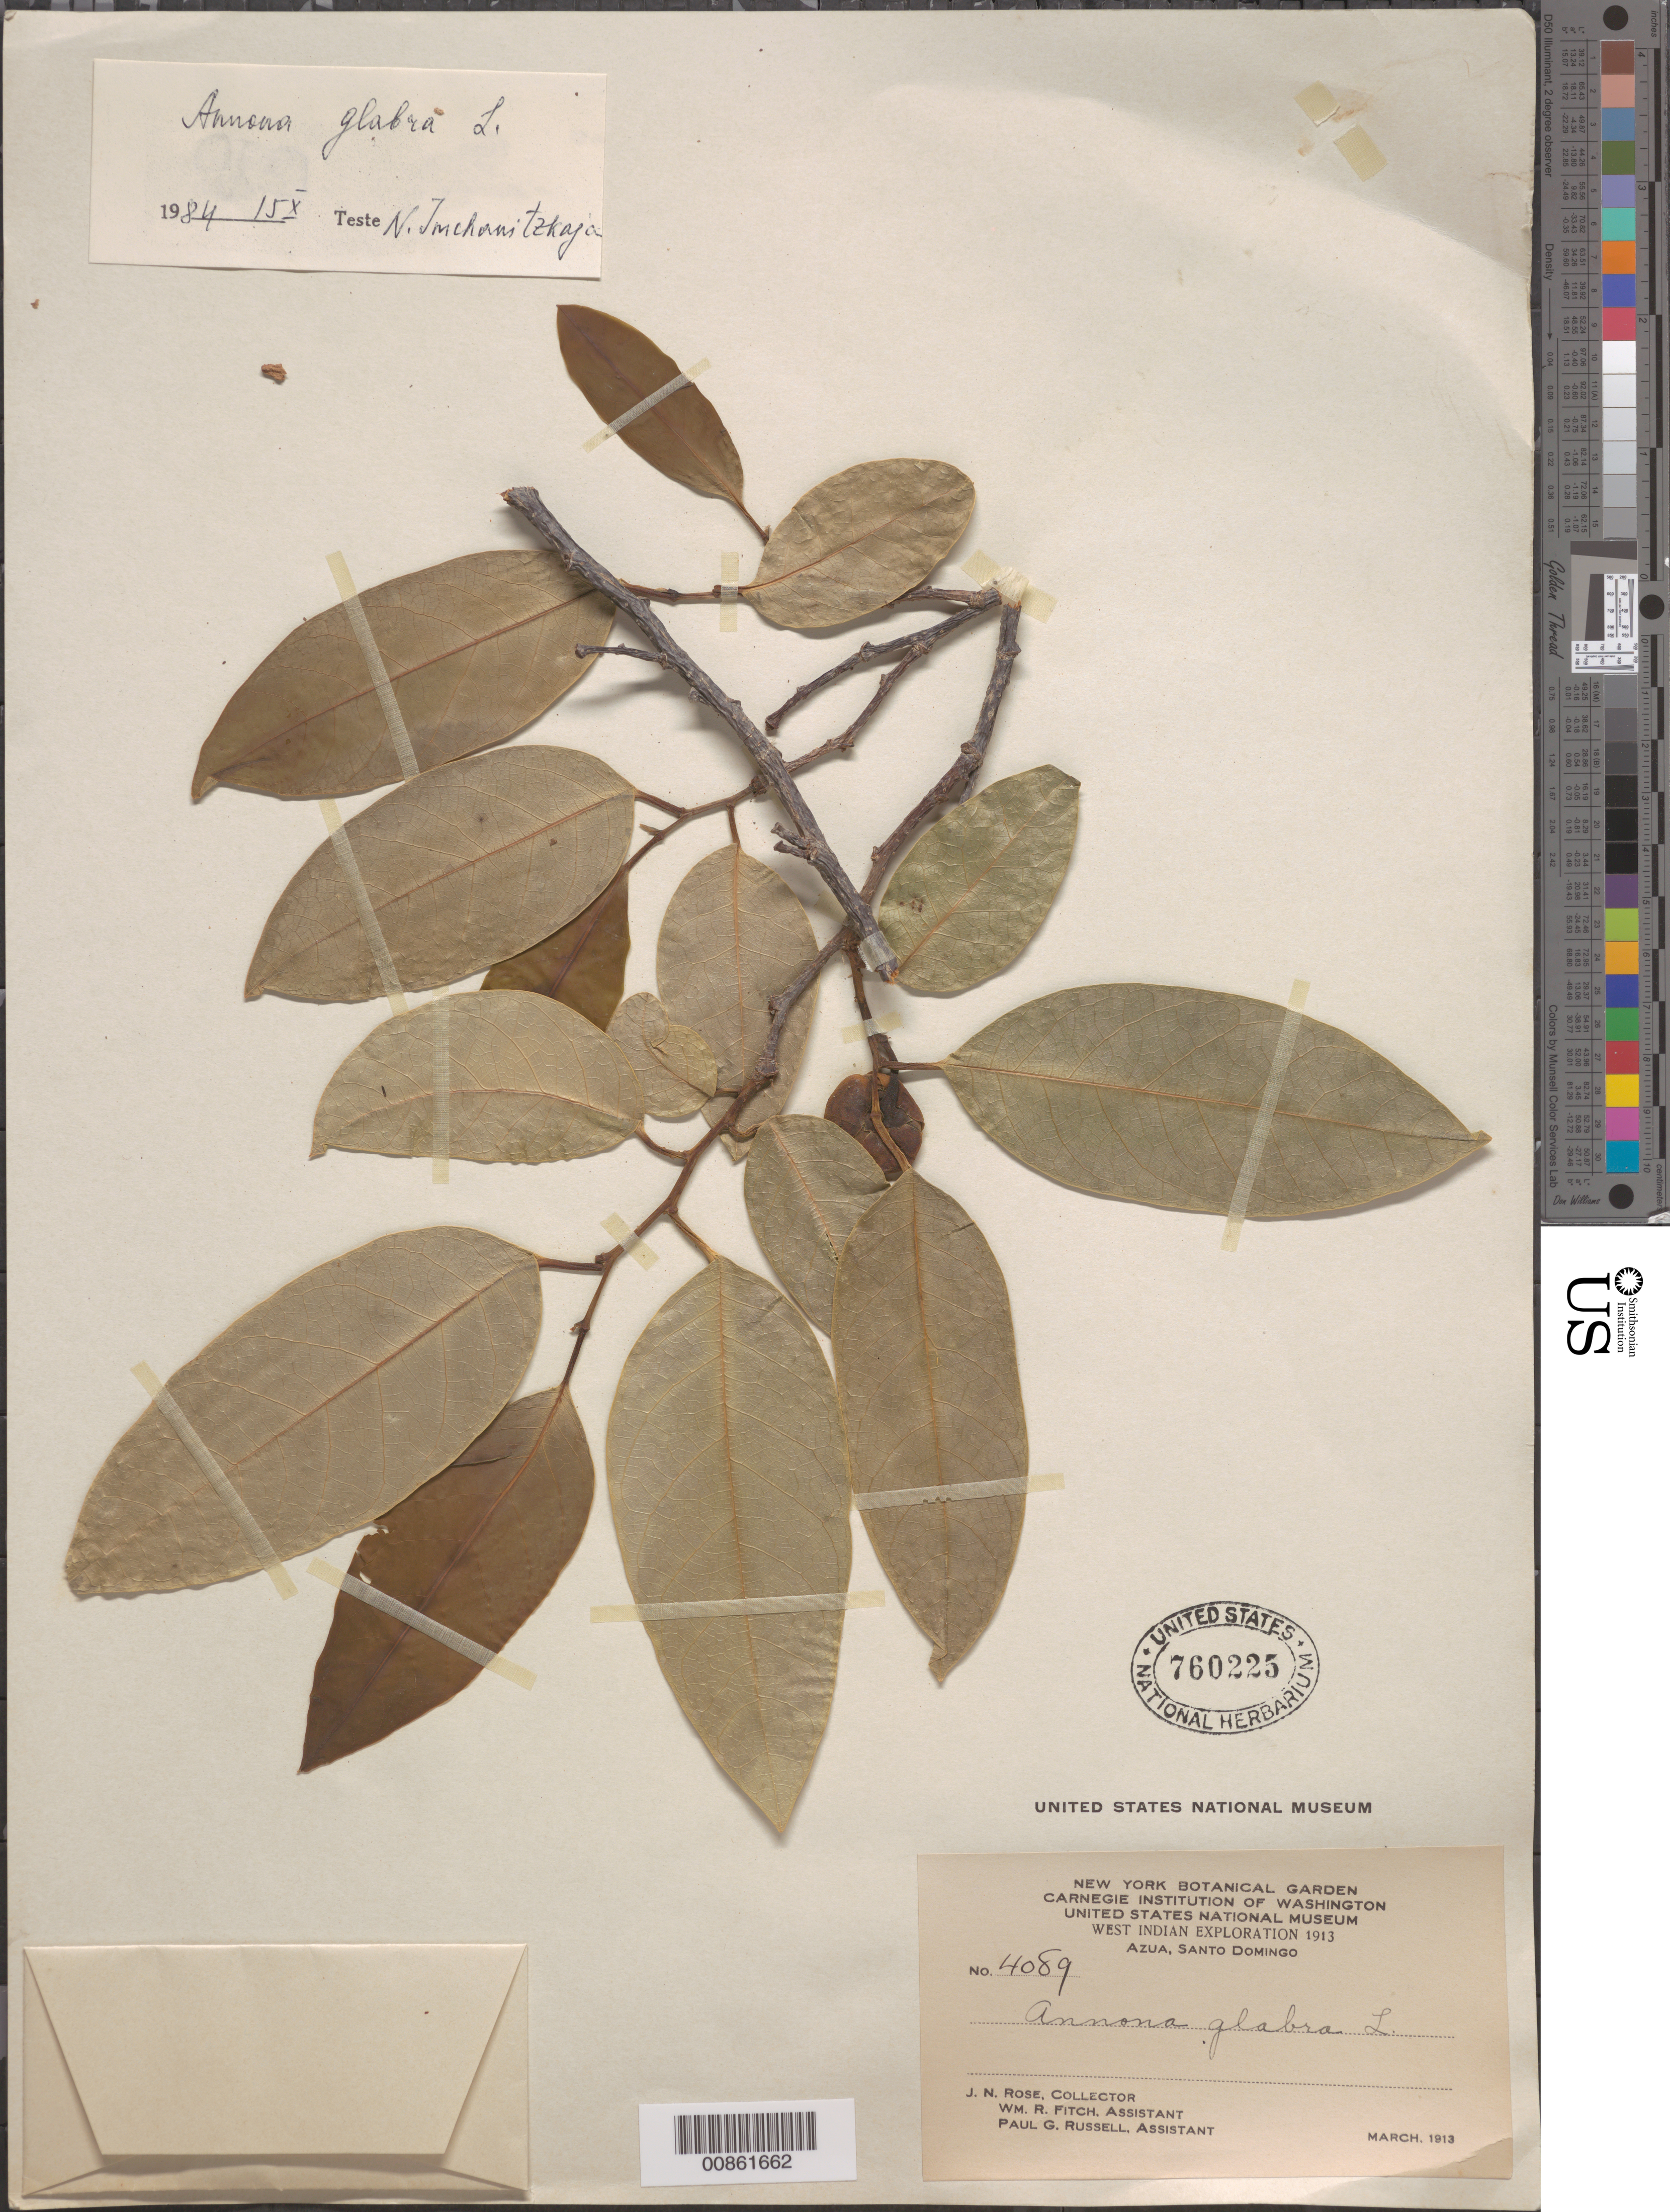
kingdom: Plantae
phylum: Tracheophyta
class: Magnoliopsida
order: Magnoliales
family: Annonaceae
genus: Annona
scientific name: Annona glabra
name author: L.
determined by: Imchanitzkaja, N.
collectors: J. N. Rose, W. R. Fitch & P. G. Russell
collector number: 4089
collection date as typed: Mar 1913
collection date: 1913-03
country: Dominican Republic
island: Hispaniola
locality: Azua, Santo Domingo.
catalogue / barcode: US 760225